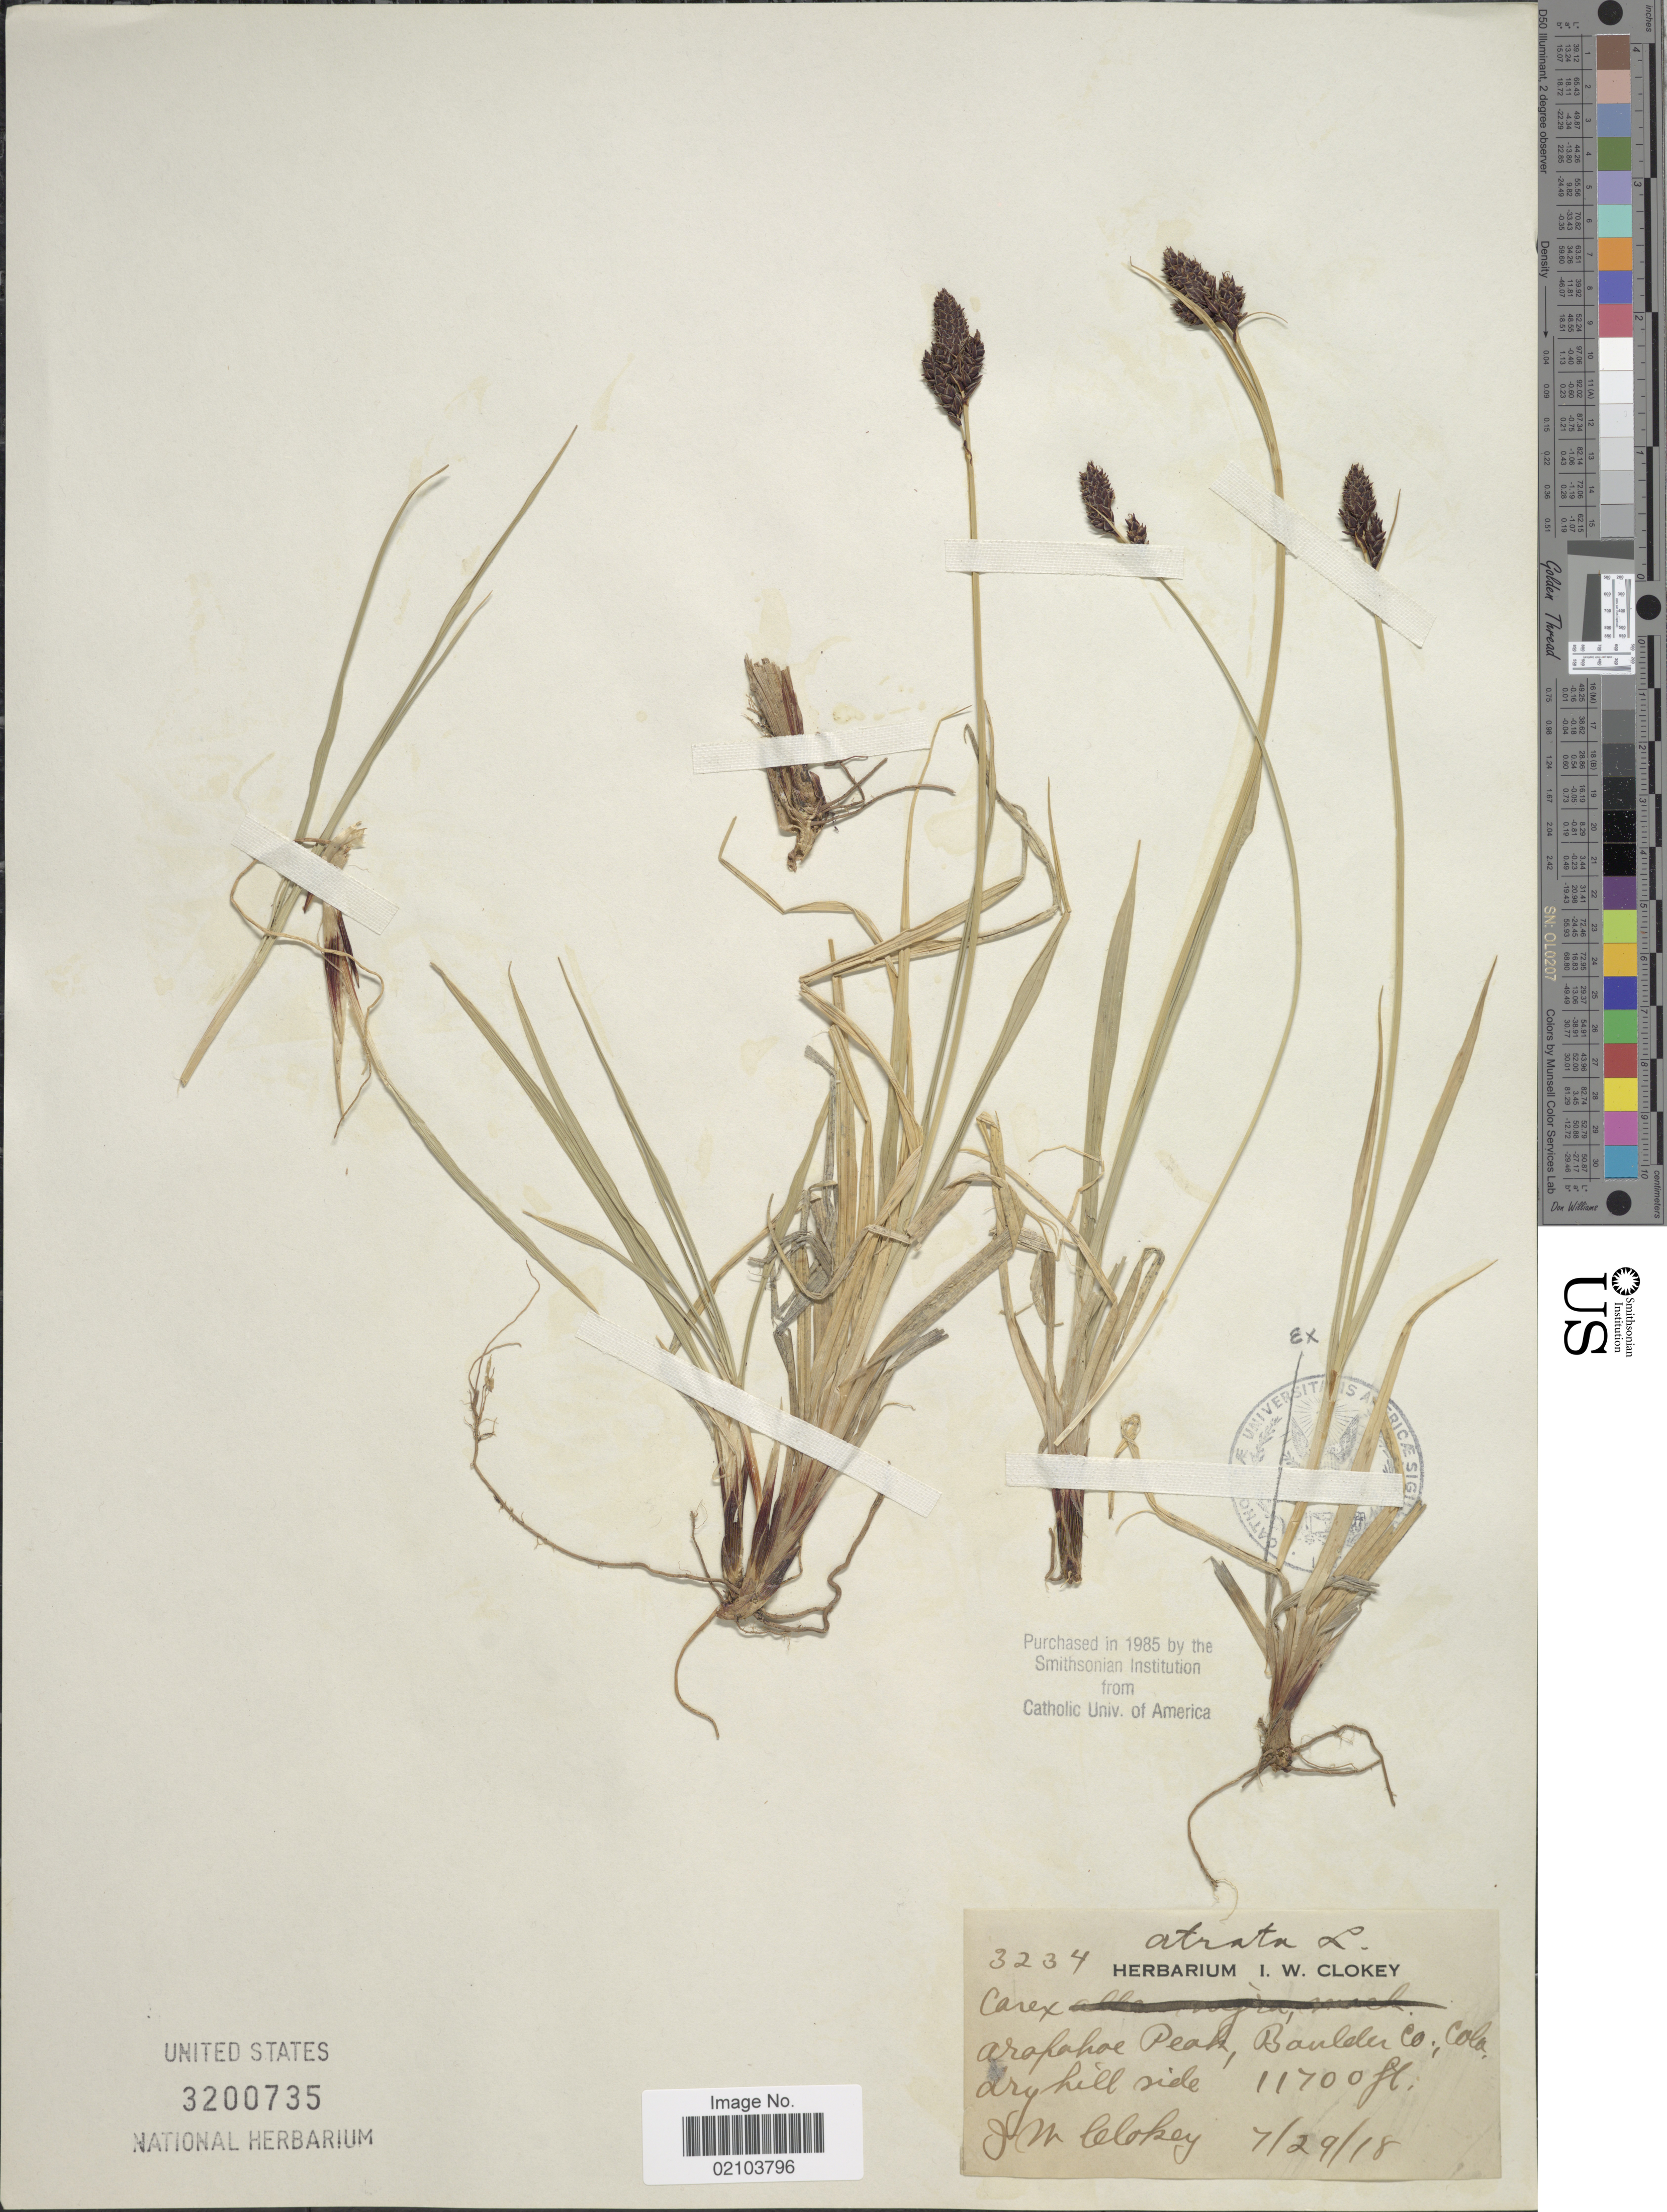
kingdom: Plantae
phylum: Tracheophyta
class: Liliopsida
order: Poales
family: Cyperaceae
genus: Carex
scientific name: Carex atrata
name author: L.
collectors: I. W. Clokey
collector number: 3234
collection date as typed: Transcribed d/m/y: 29/7/18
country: United States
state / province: Colorado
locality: Arapahoe Peak, Boulder Co.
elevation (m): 3566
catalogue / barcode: US 3200735